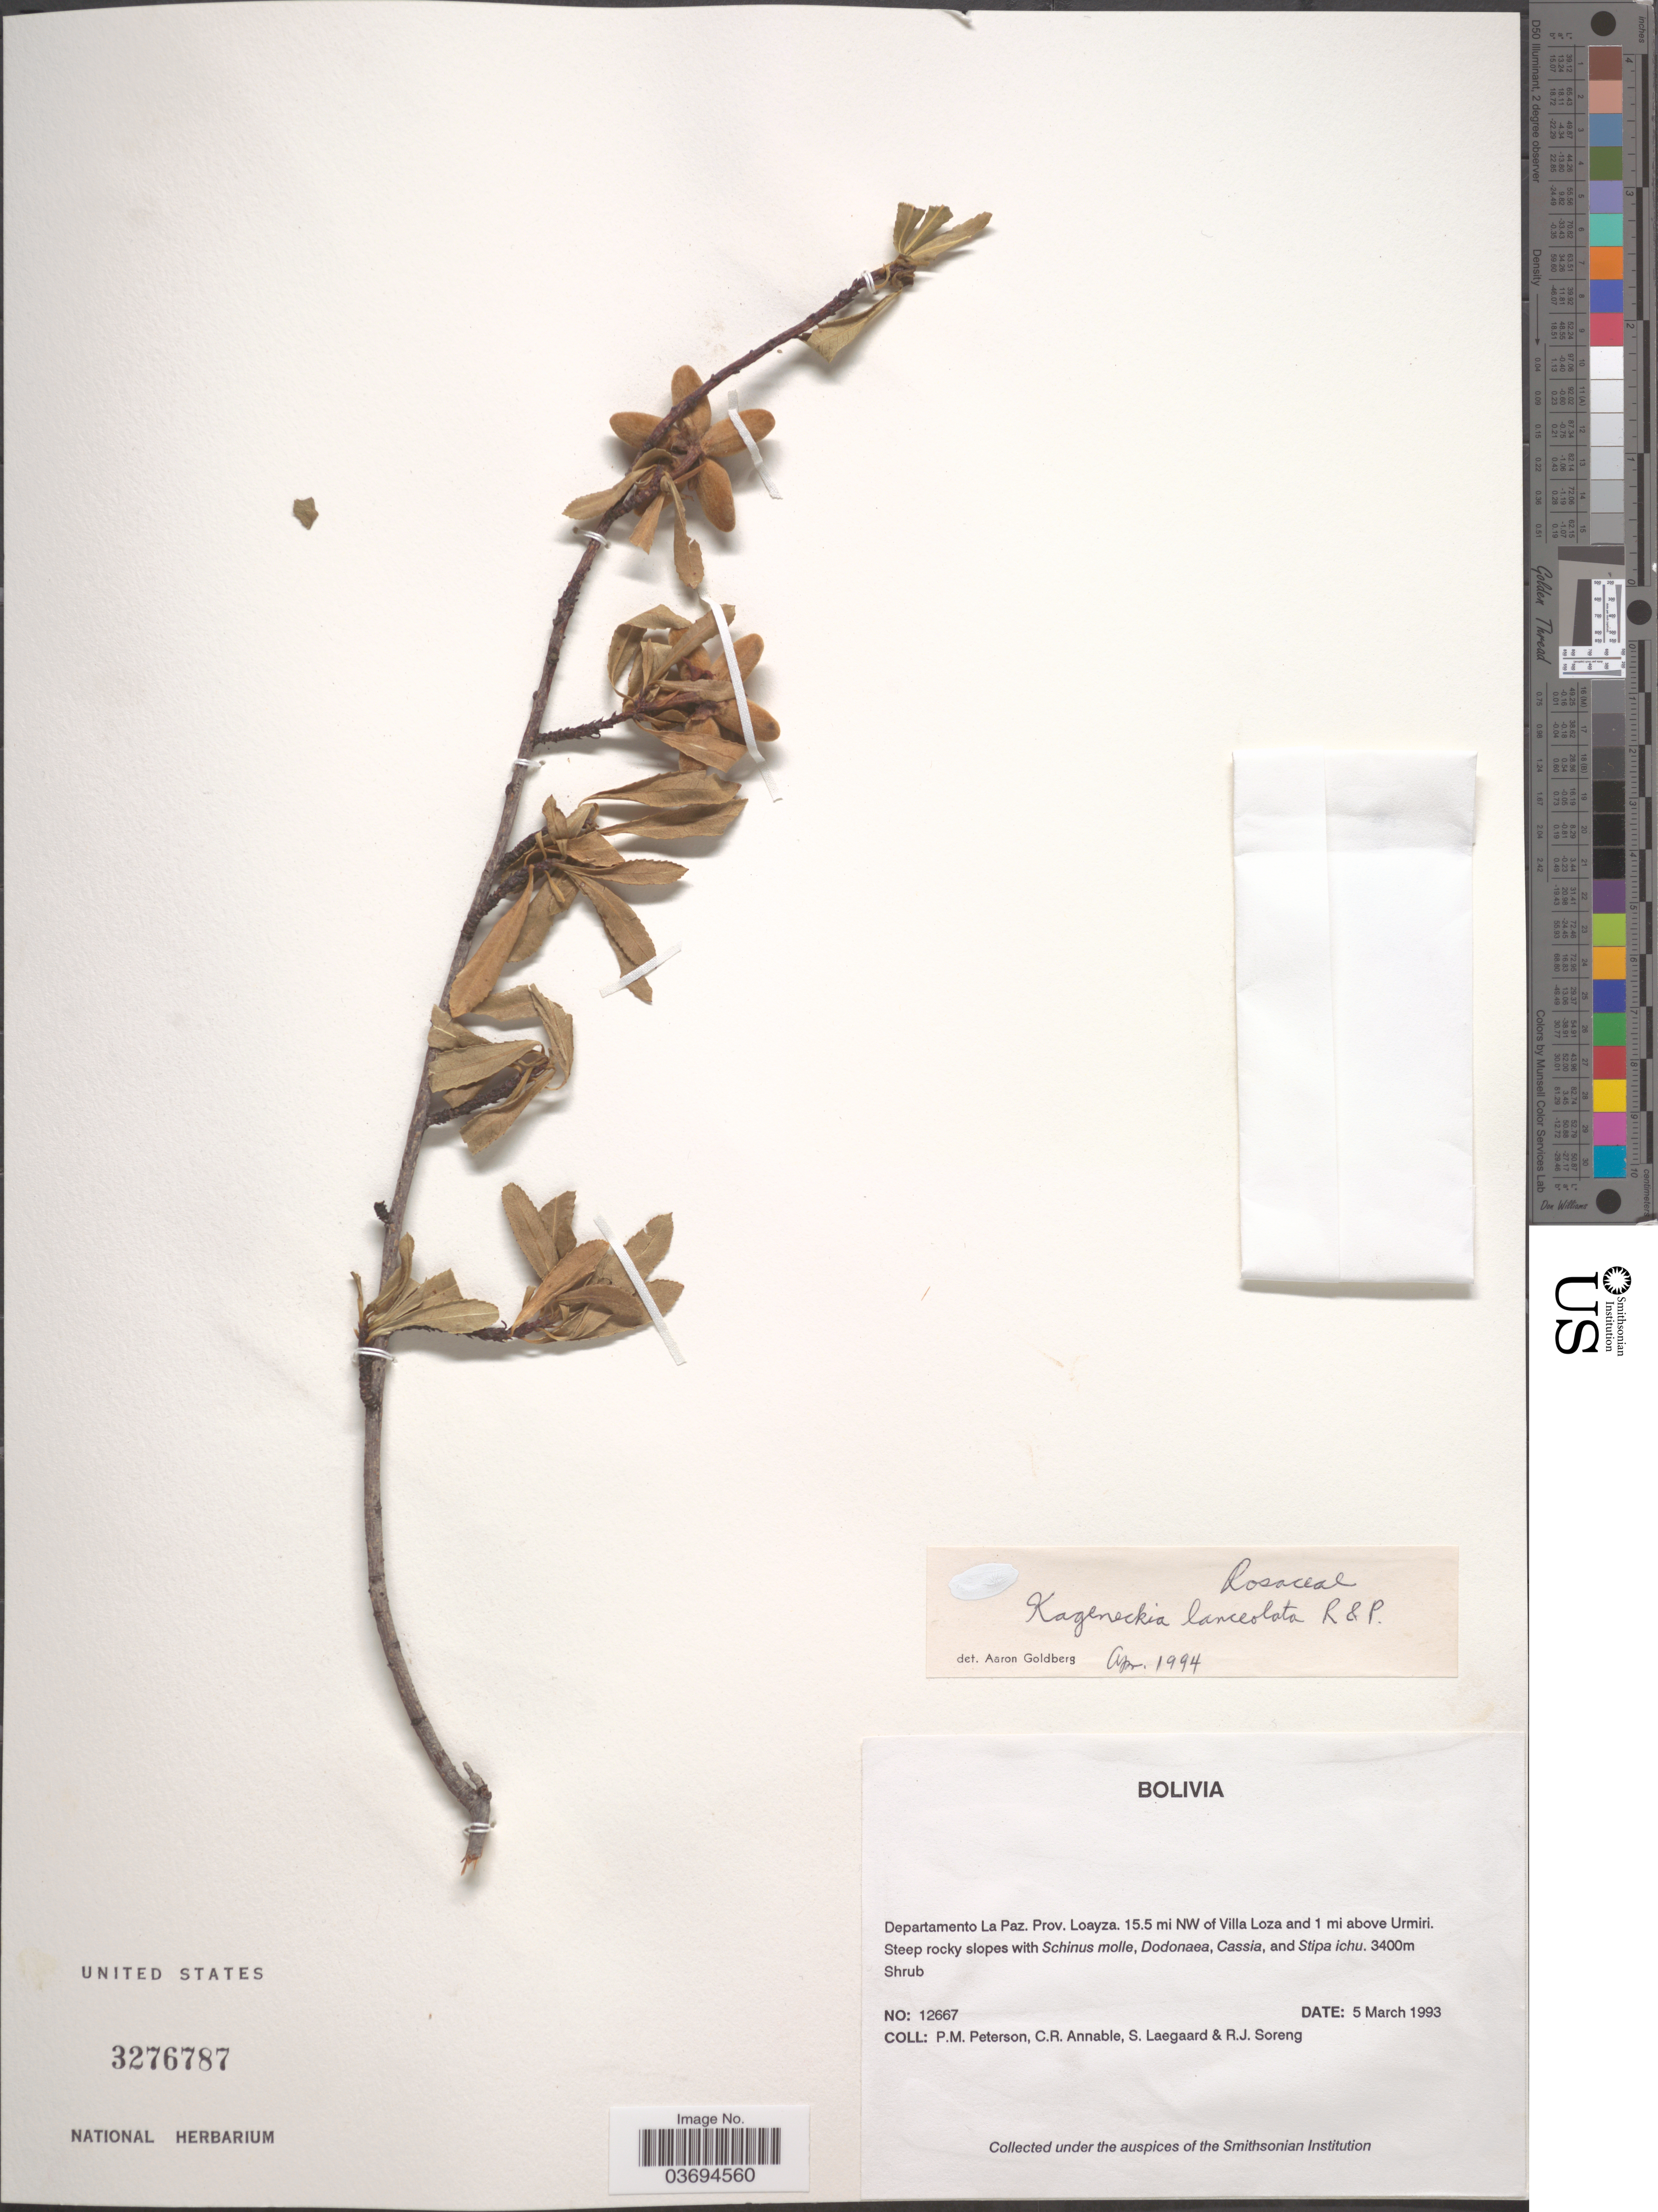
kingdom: Plantae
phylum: Tracheophyta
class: Magnoliopsida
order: Rosales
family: Rosaceae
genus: Kageneckia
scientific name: Kageneckia lanceolata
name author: Ruiz & Pav.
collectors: P. M. Peterson, C. R. Annable, S. Lægaard & R. J. Soreng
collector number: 12667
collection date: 1993-03-05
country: Bolivia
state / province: La Paz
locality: Departamento La Paz. Prov. Loayza. 15.5 mi NW of Villa Loza and 1 mi above Urmiri.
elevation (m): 3400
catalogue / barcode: US 3276787